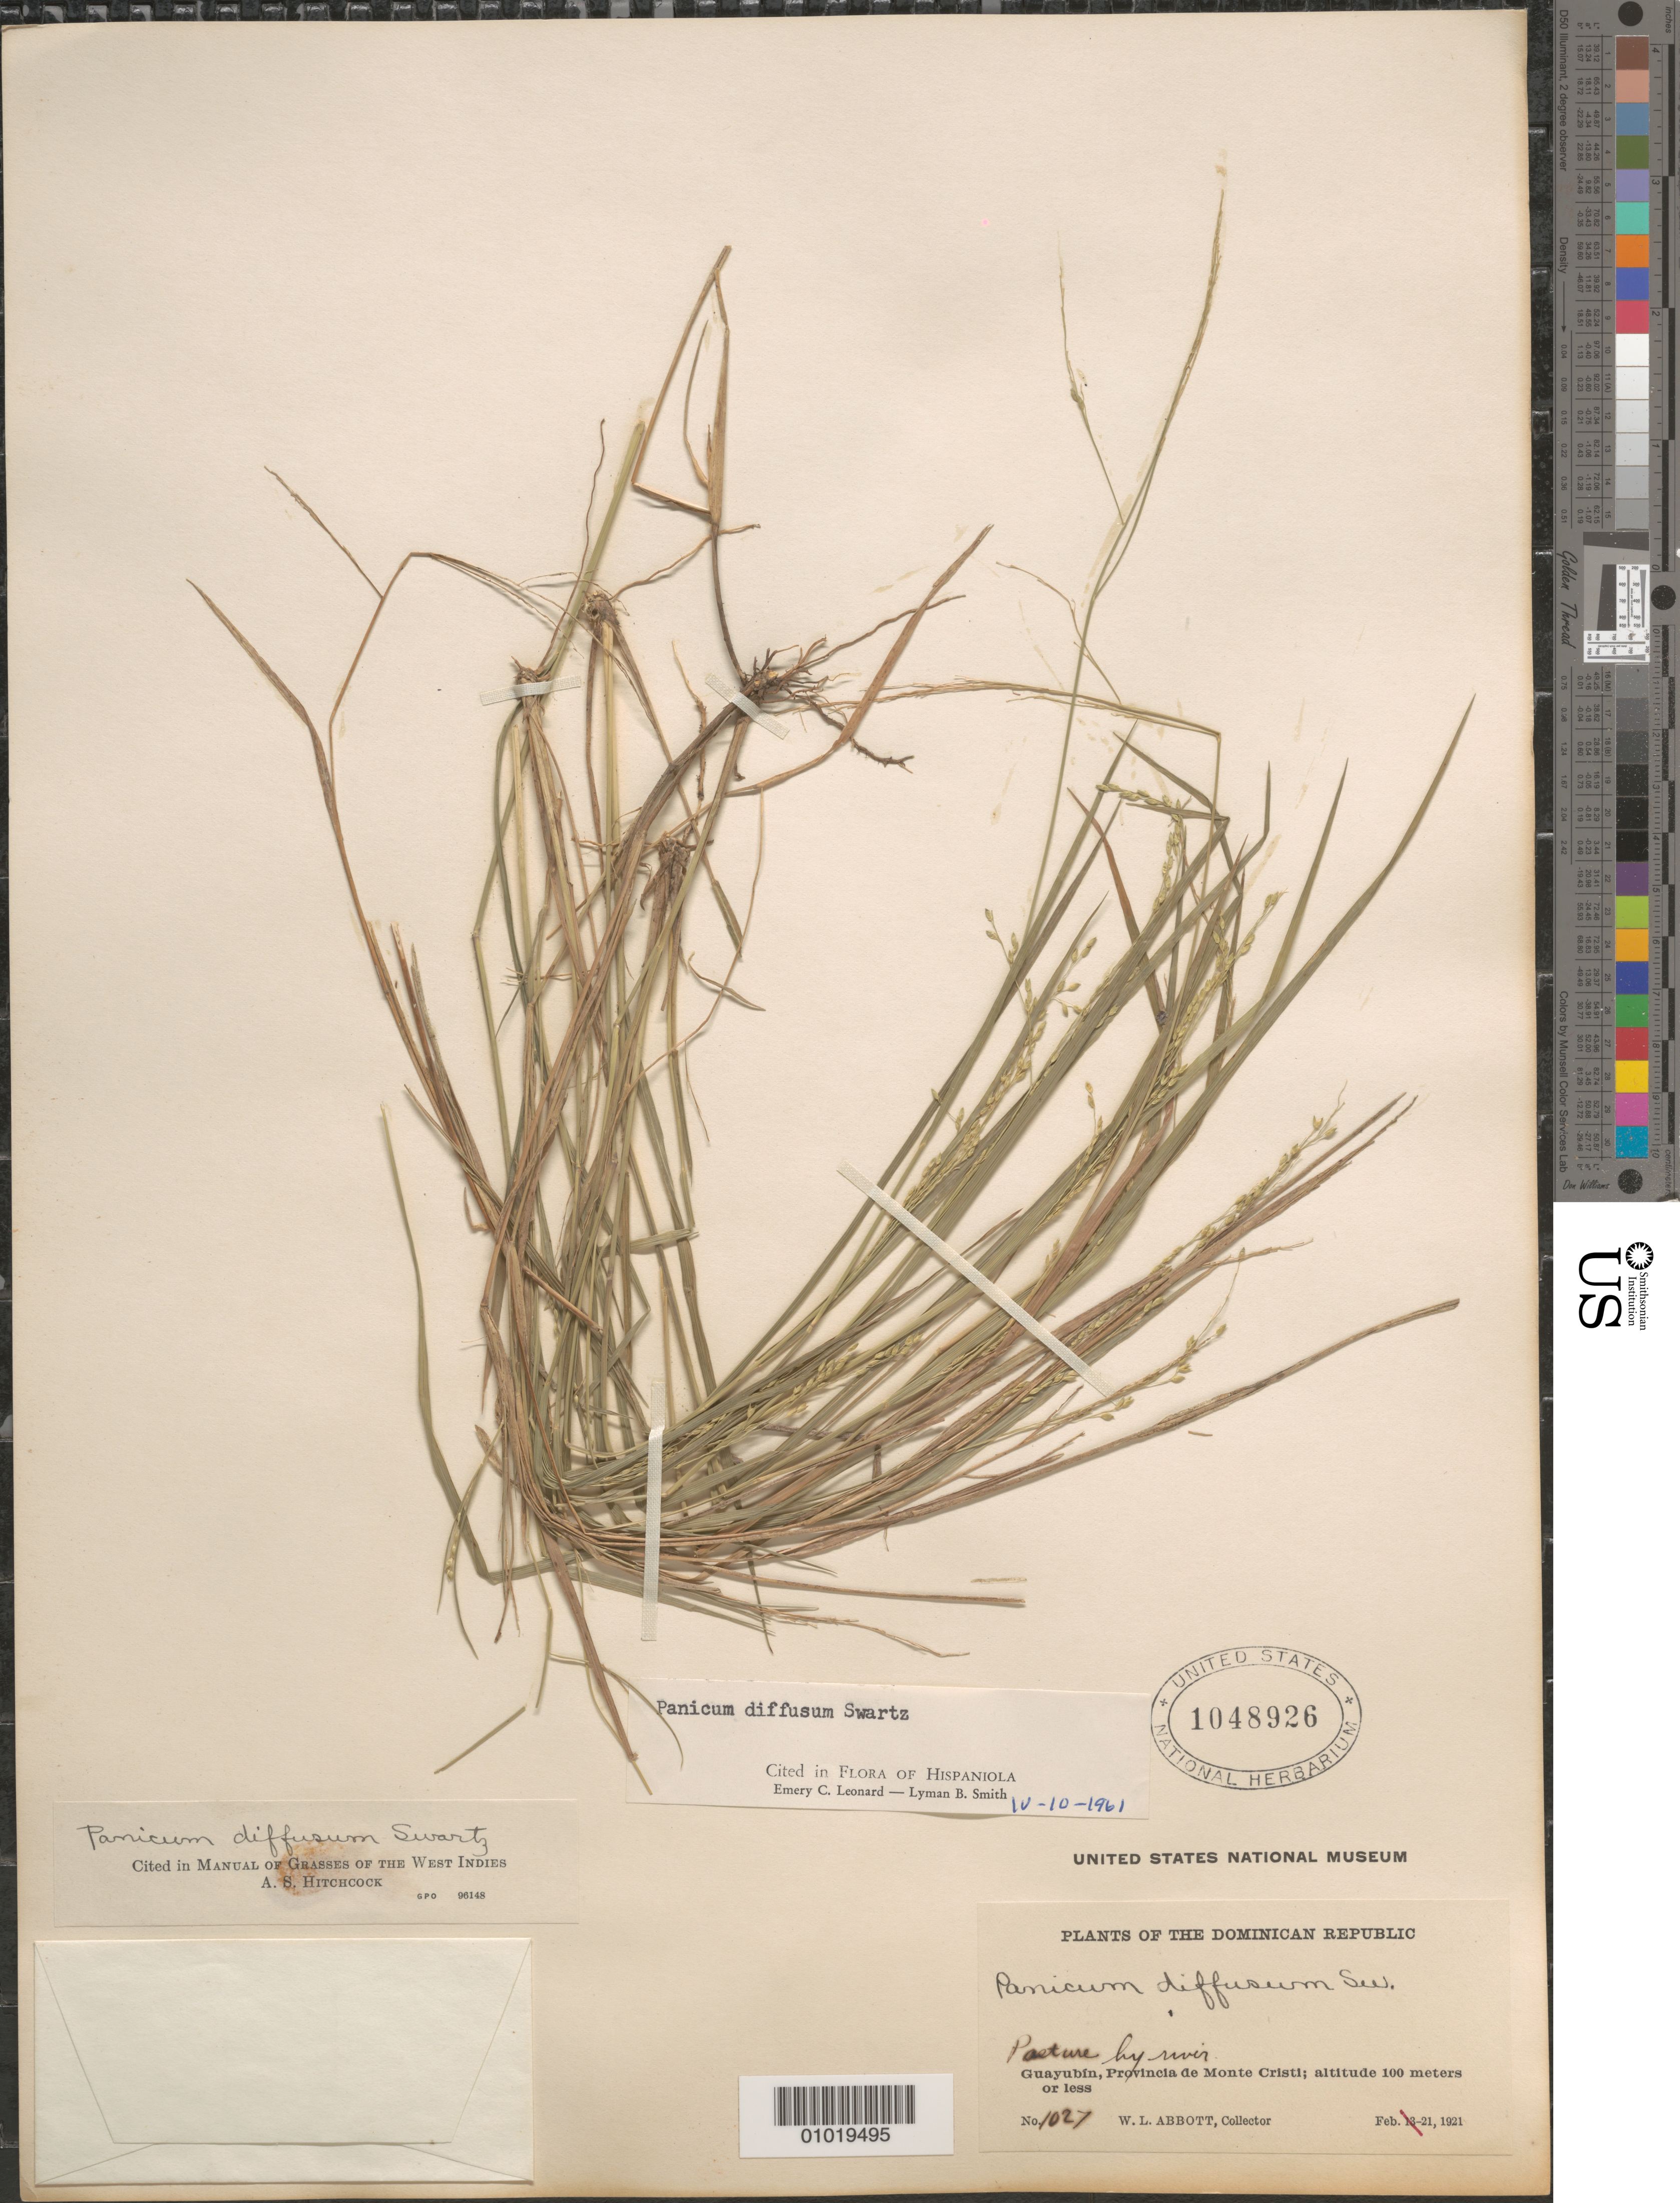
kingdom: Plantae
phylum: Tracheophyta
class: Liliopsida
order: Poales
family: Poaceae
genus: Panicum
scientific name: Panicum diffusum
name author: Sw.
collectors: W. L. Abbott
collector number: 1027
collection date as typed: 21 Feb 1921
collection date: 1921-02-21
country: Dominican Republic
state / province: Monte Cristi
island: Hispaniola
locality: Guayubin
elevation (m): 0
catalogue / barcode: US 1048926